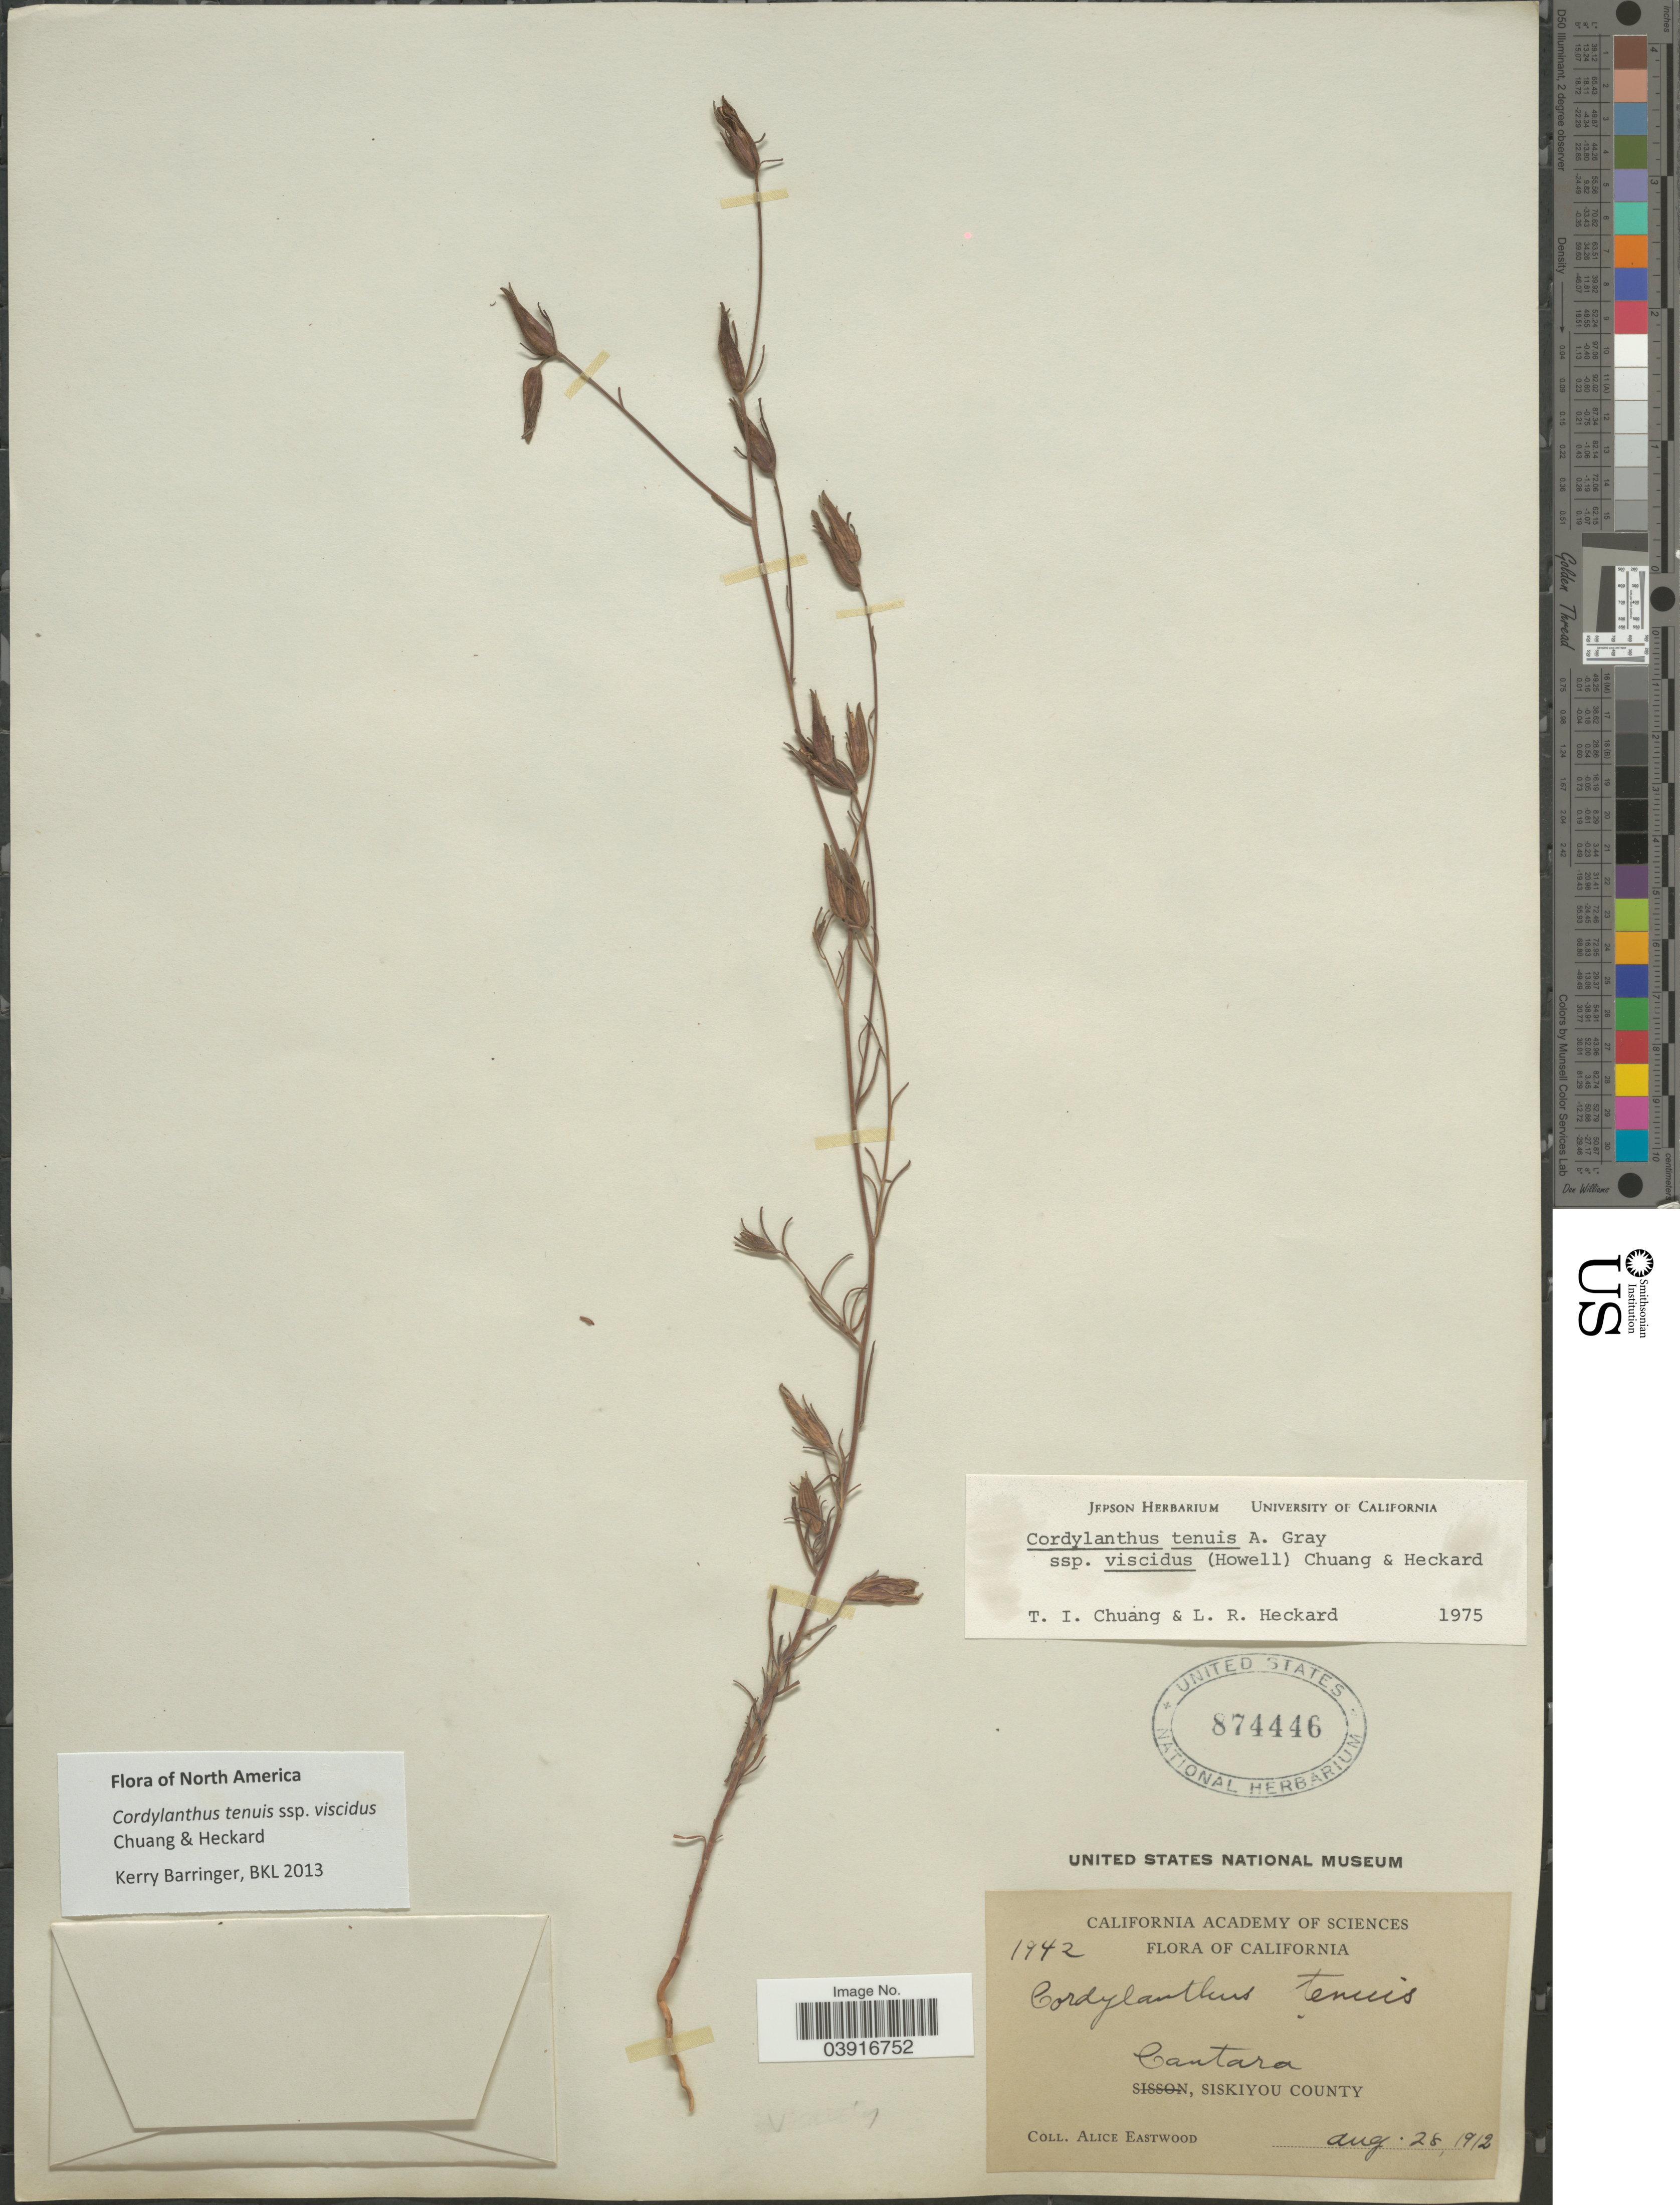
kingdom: Plantae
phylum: Tracheophyta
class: Magnoliopsida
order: Lamiales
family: Orobanchaceae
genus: Cordylanthus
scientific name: Cordylanthus tenuis subsp. viscidus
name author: (Howell) T.I. Chuang & Heckard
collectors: A. Eastwood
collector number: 1942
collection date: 1912-08-28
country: United States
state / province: California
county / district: Siskiyou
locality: Cantara, Siskiyou County.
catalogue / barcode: US 874446